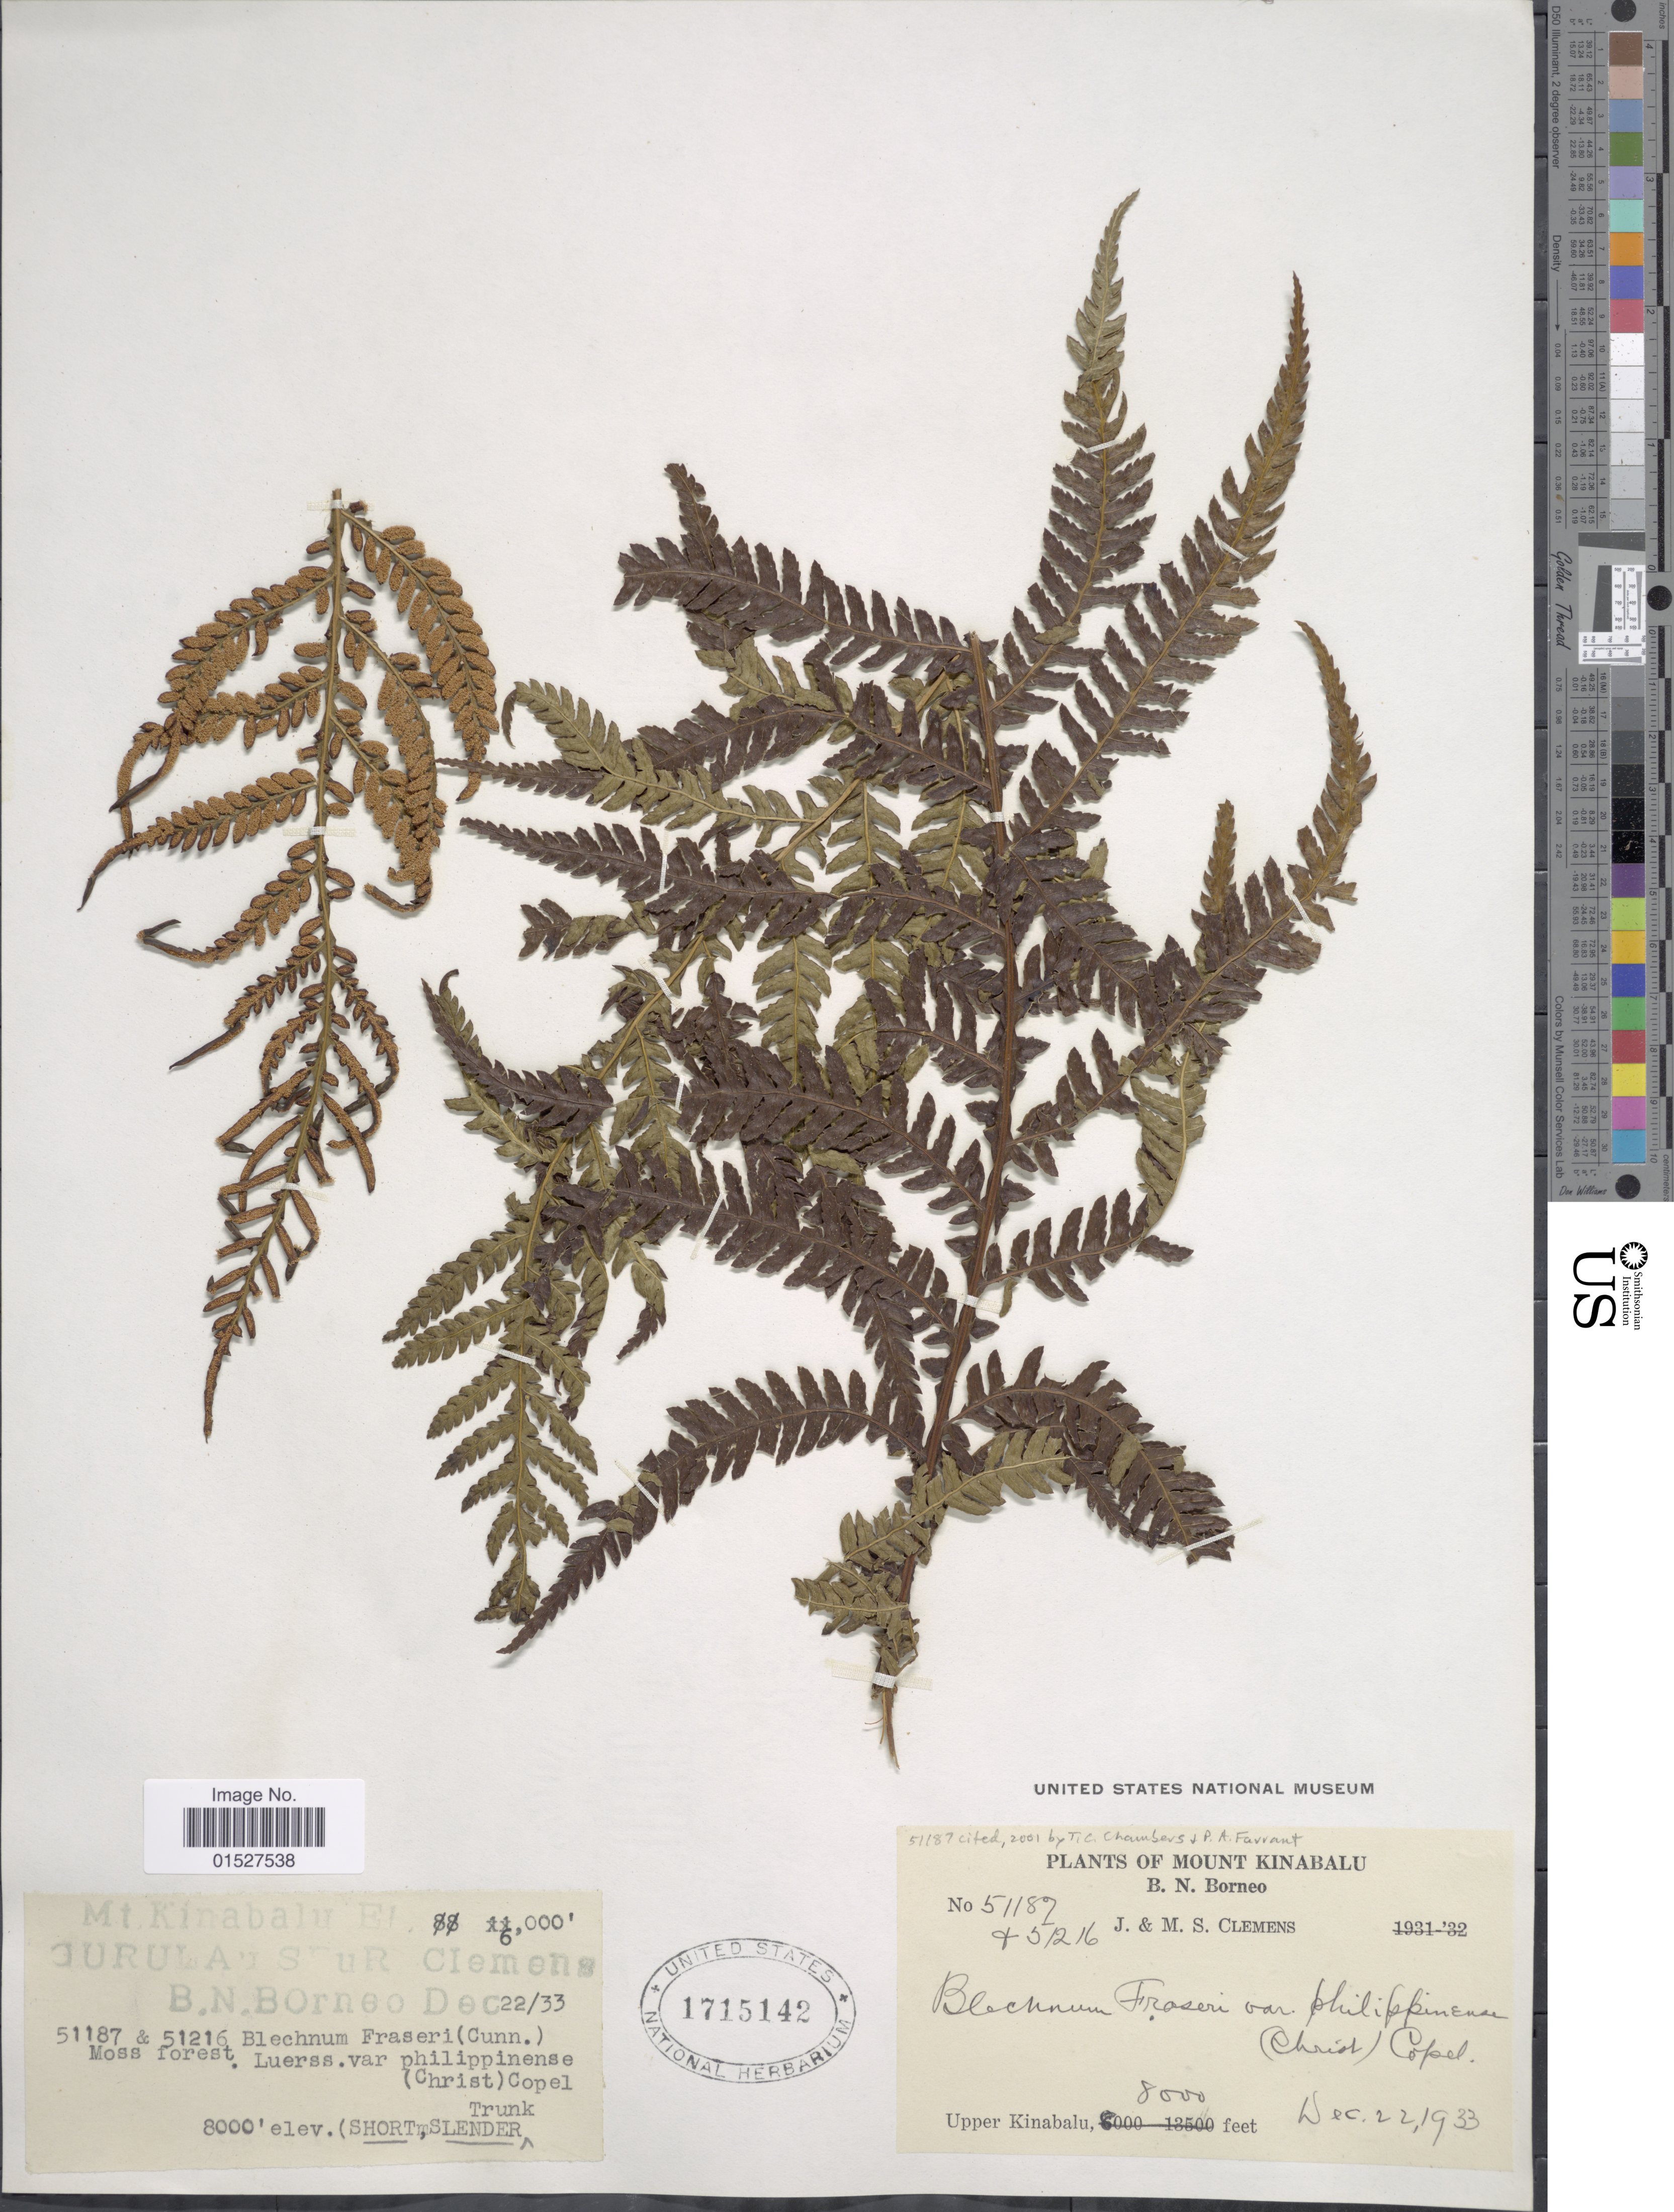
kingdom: Plantae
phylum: Tracheophyta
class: Polypodiopsida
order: Polypodiales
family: Blechnaceae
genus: Blechnum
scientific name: Blechnum fraseri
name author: (A. Cunn.) Luerss.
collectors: J. Clemens & M. S. Clemens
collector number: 51187/51216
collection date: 1933-12-22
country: Malaysia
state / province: Sabah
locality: Mt. Kinabalu El. Ourulaustur. B. N. Borneo. Upper Kinabalu.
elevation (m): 2438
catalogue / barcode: US 1715142